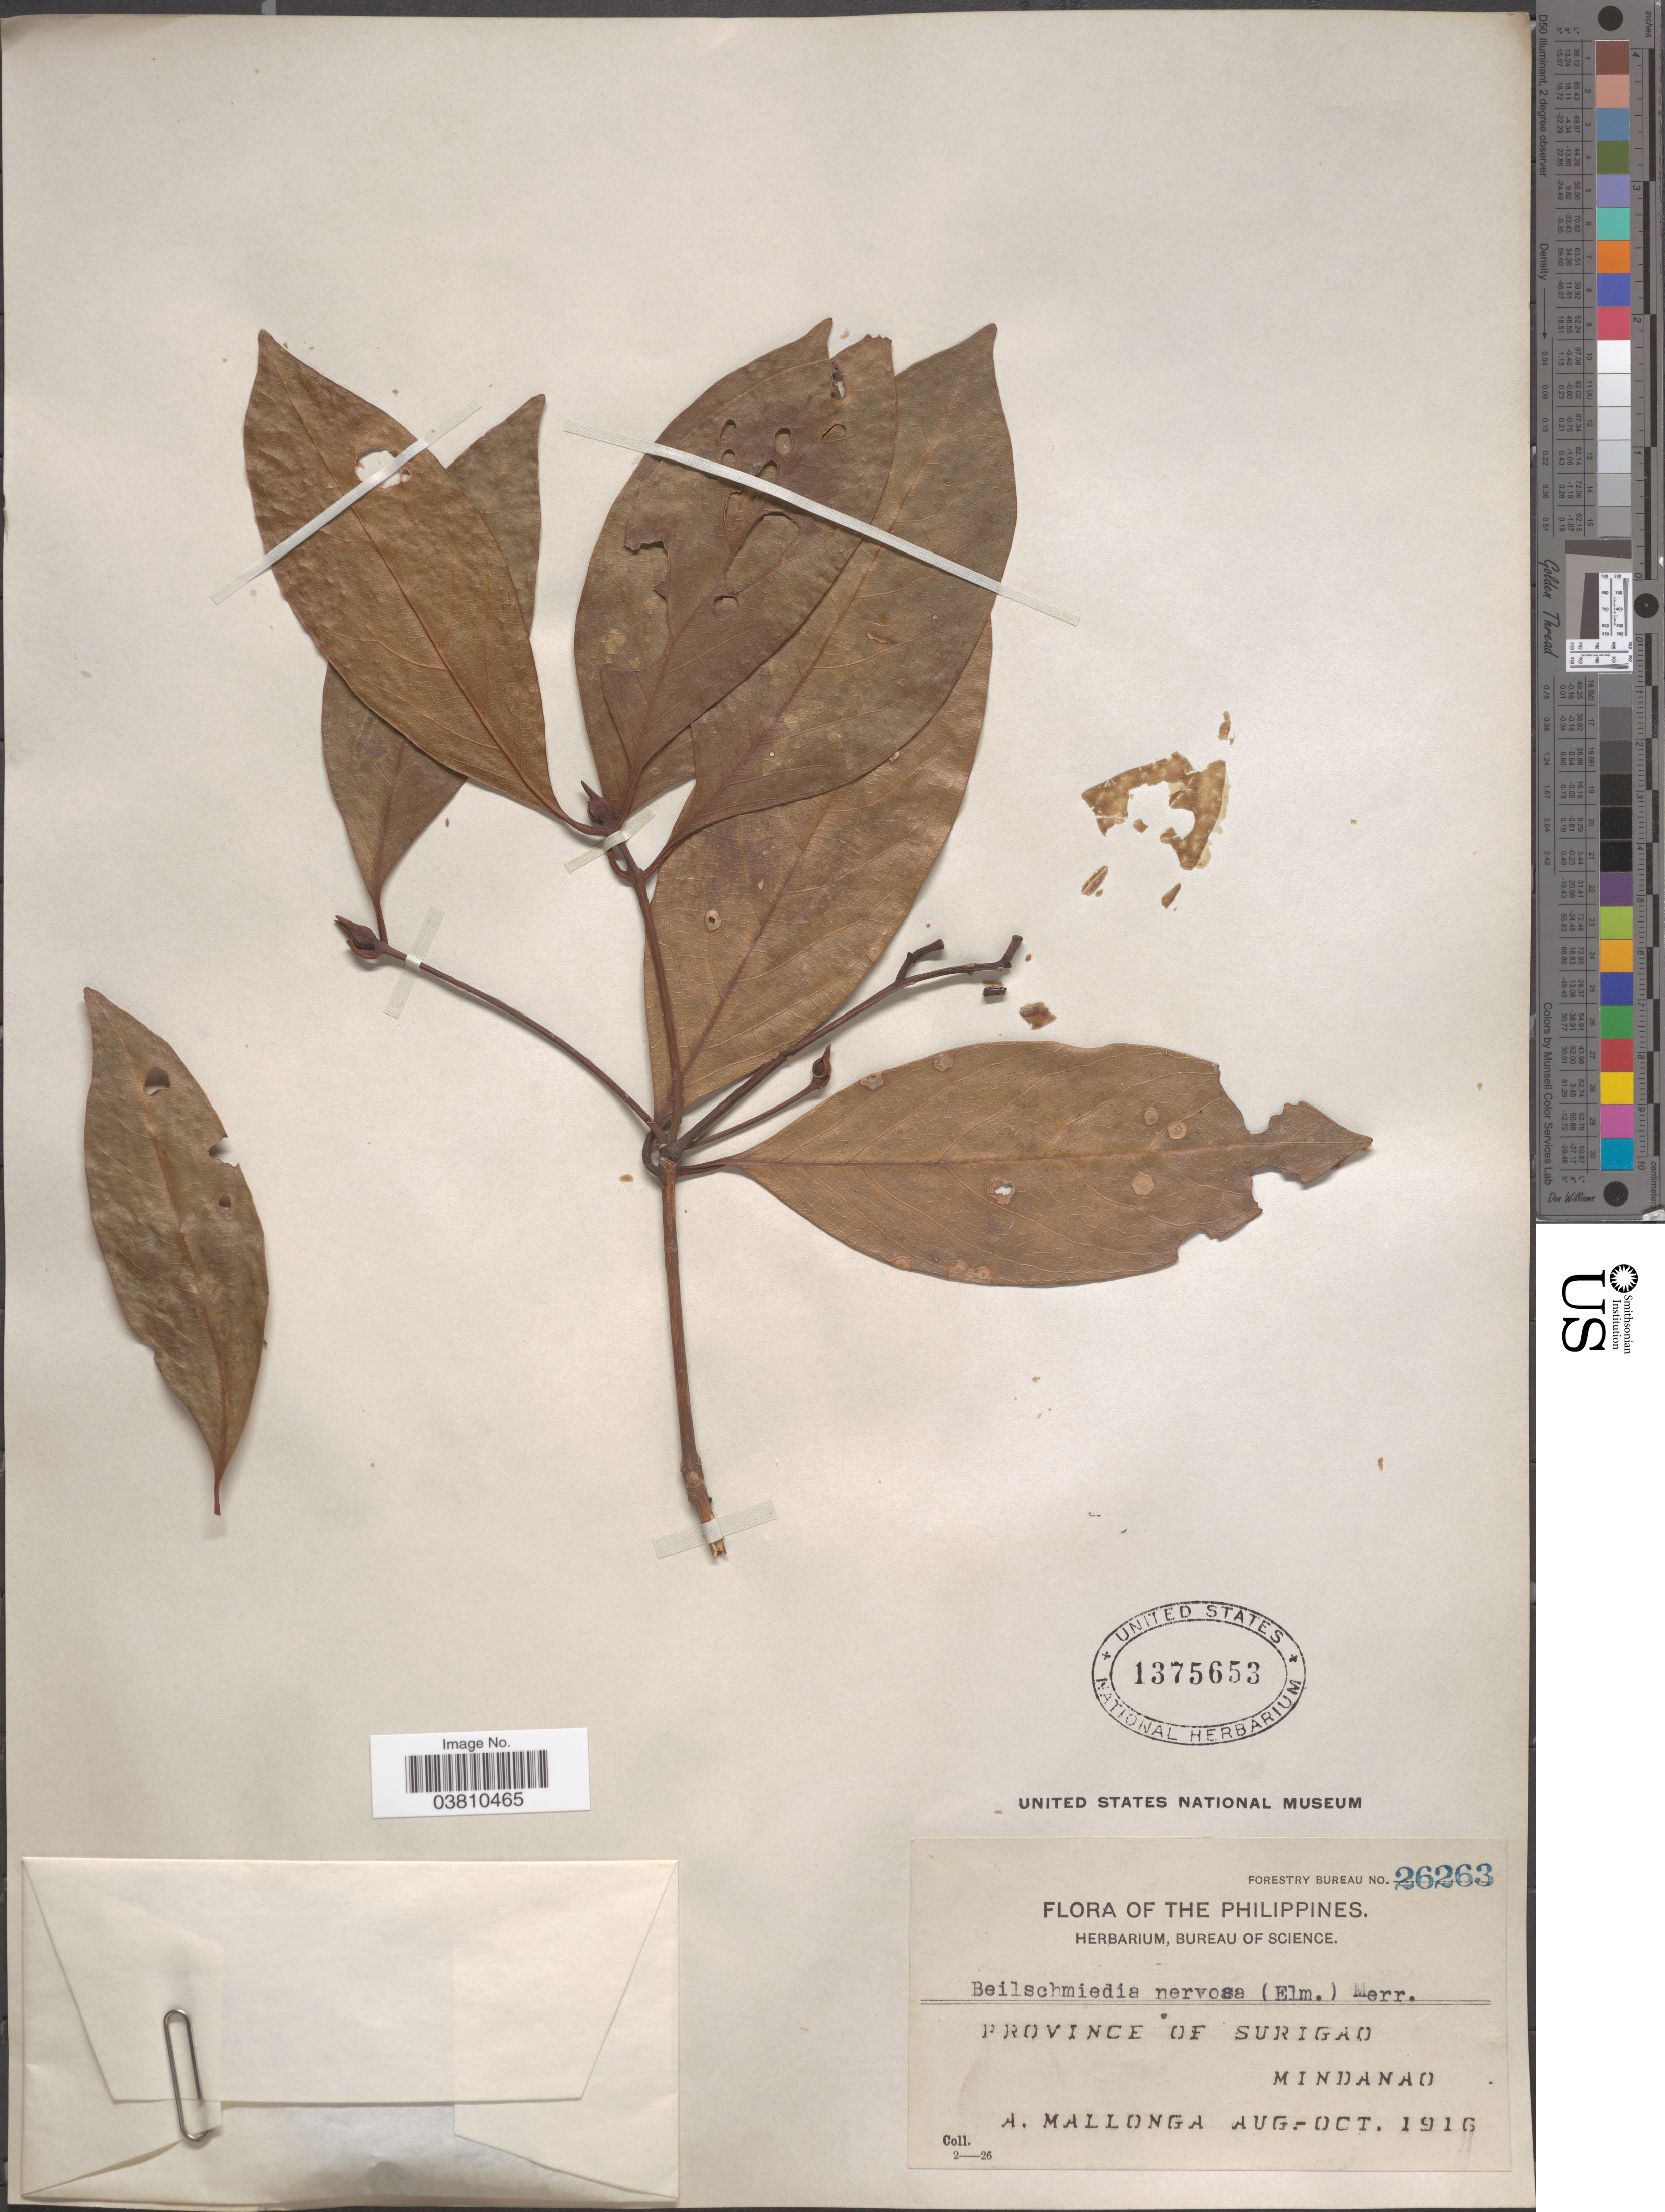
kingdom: Plantae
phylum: Tracheophyta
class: Magnoliopsida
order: Laurales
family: Lauraceae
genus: Beilschmiedia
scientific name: Beilschmiedia nervosa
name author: (Elmer) Merr.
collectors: A. Mallonga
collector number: Forestry Bureau 26263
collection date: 1916-08/1916-10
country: Philippines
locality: Province of Surigao, Mindanao.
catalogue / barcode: US 1375653